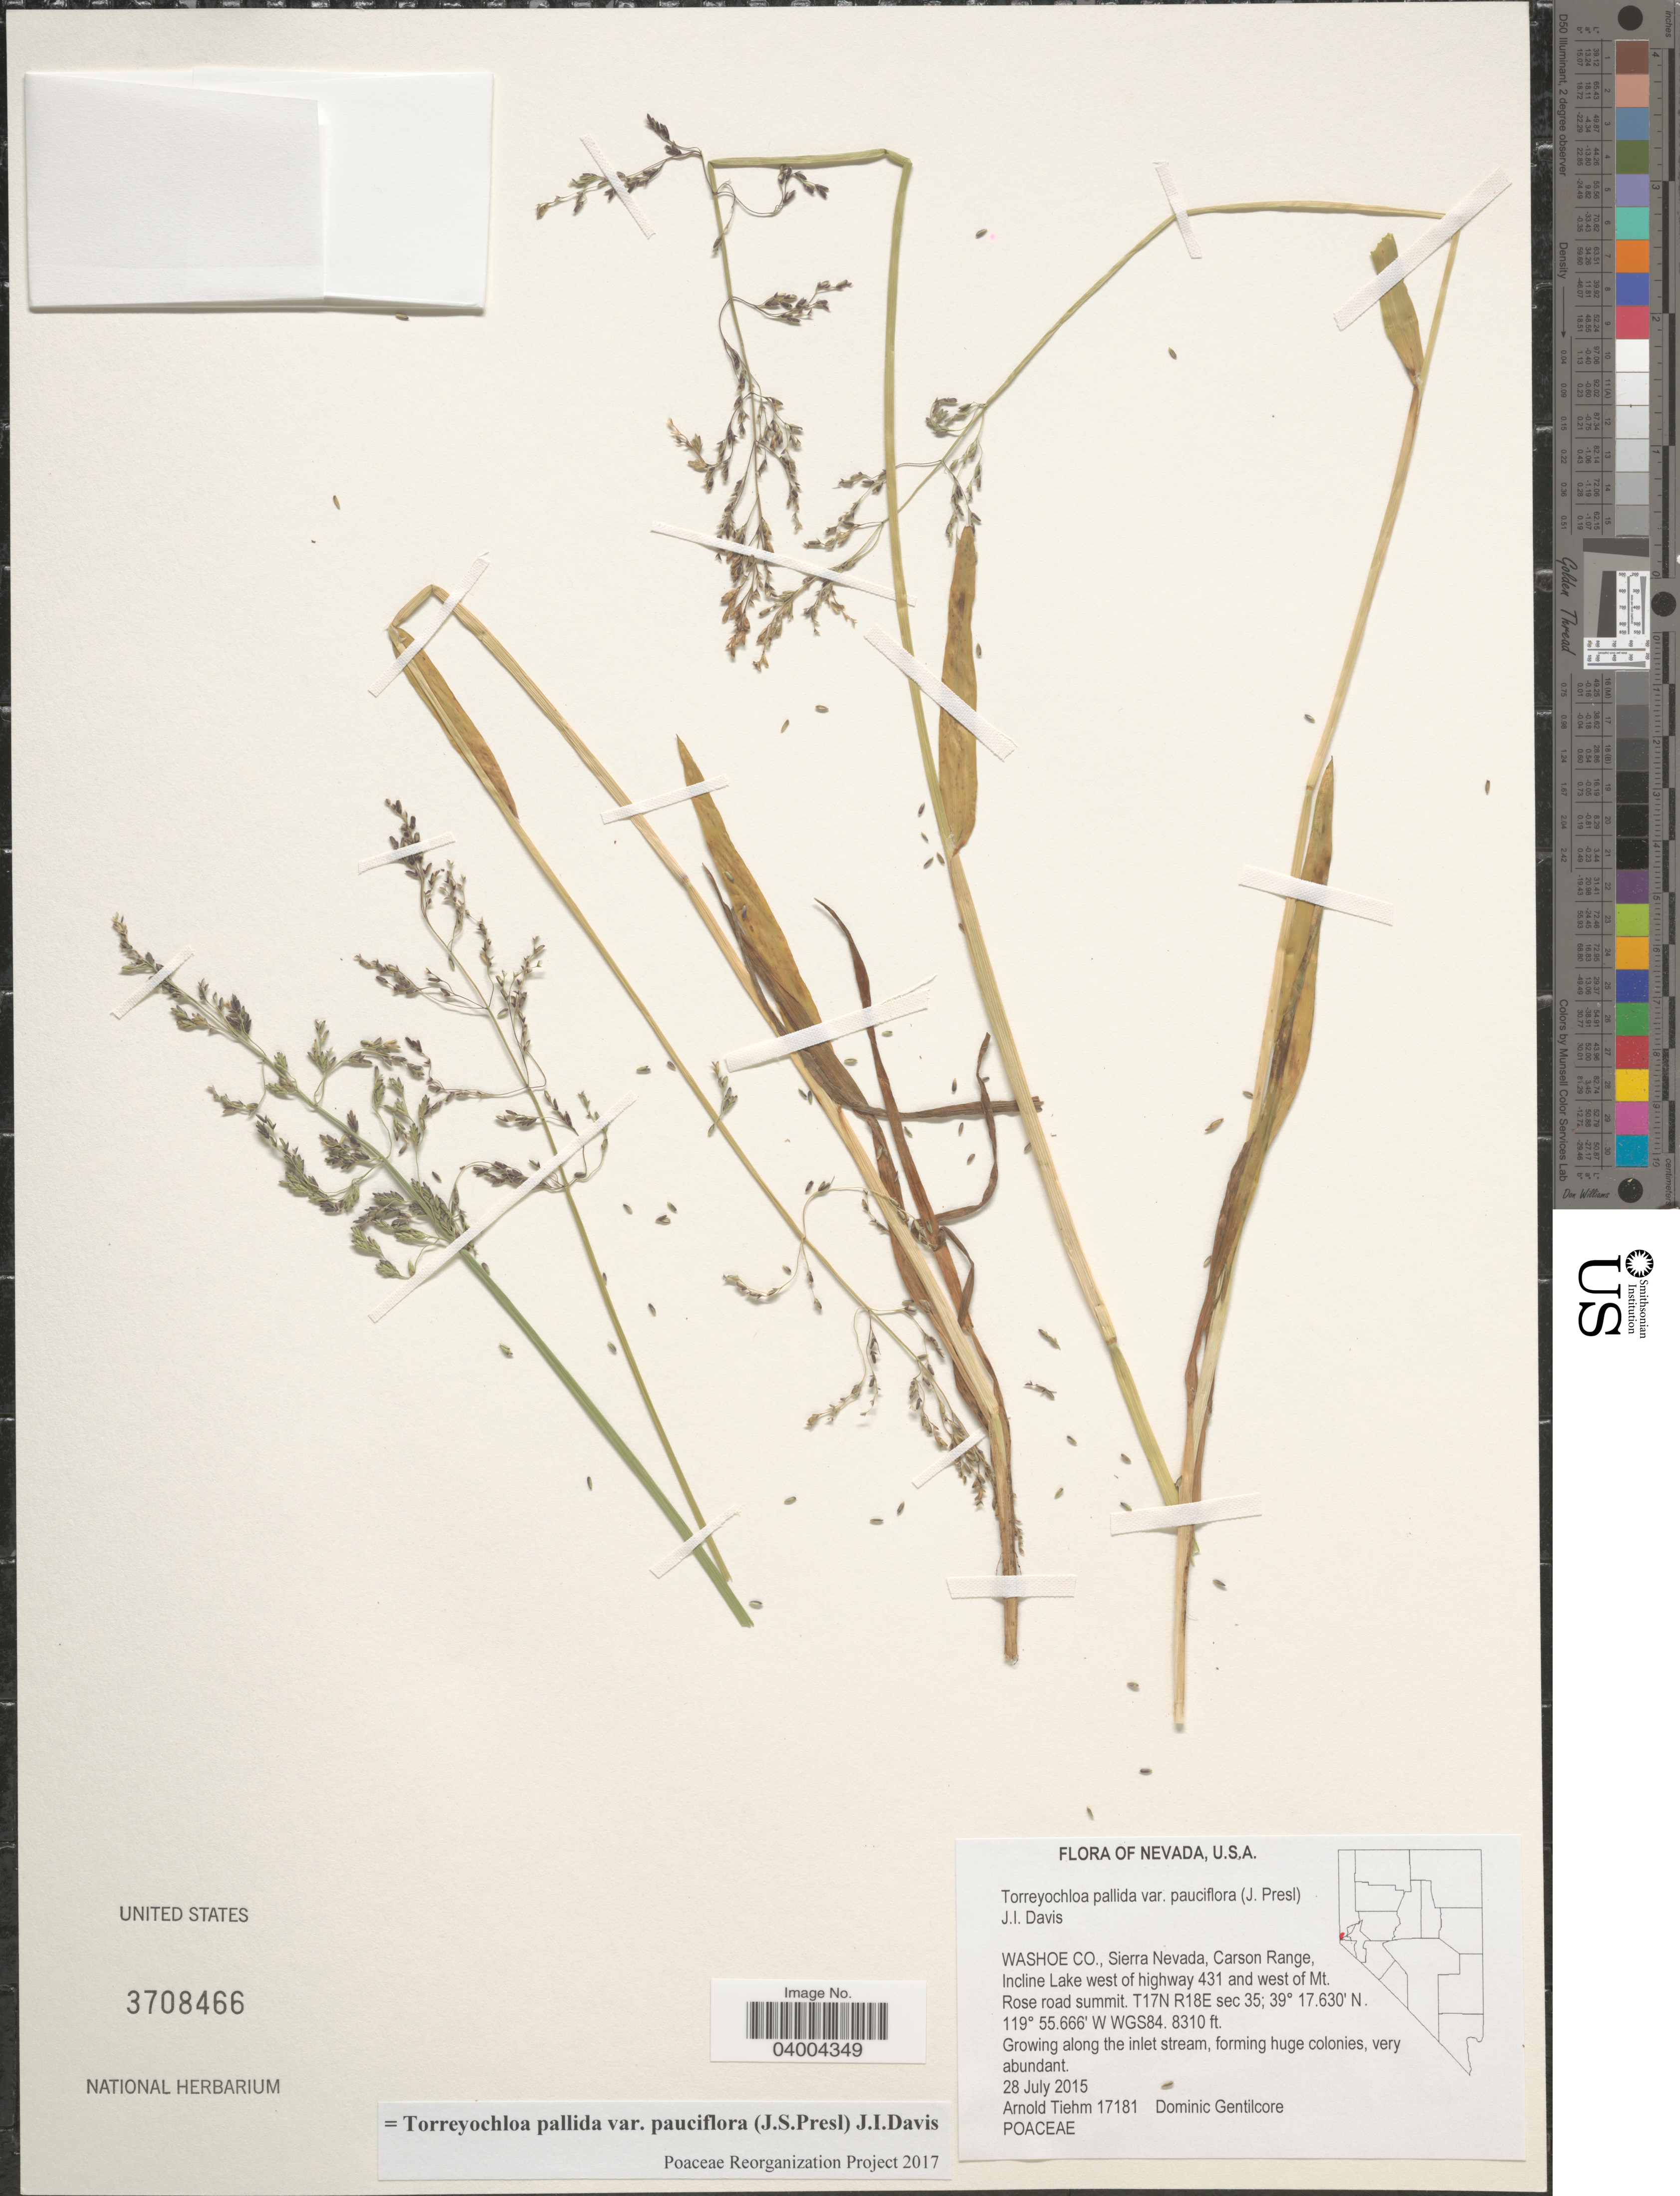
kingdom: Plantae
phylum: Tracheophyta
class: Liliopsida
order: Poales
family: Poaceae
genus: Torreyochloa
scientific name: Torreyochloa pallida var. pauciflora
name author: (J. Presl) J.I. Davis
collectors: A. Tiehm & Dominic Gentilcore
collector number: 17181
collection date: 2015-07-28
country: United States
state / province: Nevada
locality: Washoe Co., Sierra Nevada, Carson Range, Incline Lake west of highway 431 and west of Mt. Rose Road summit. T17N R18E sec 35. WGS84. Along the inlet stream, forming huge colonies.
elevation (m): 2533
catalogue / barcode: US 3708466